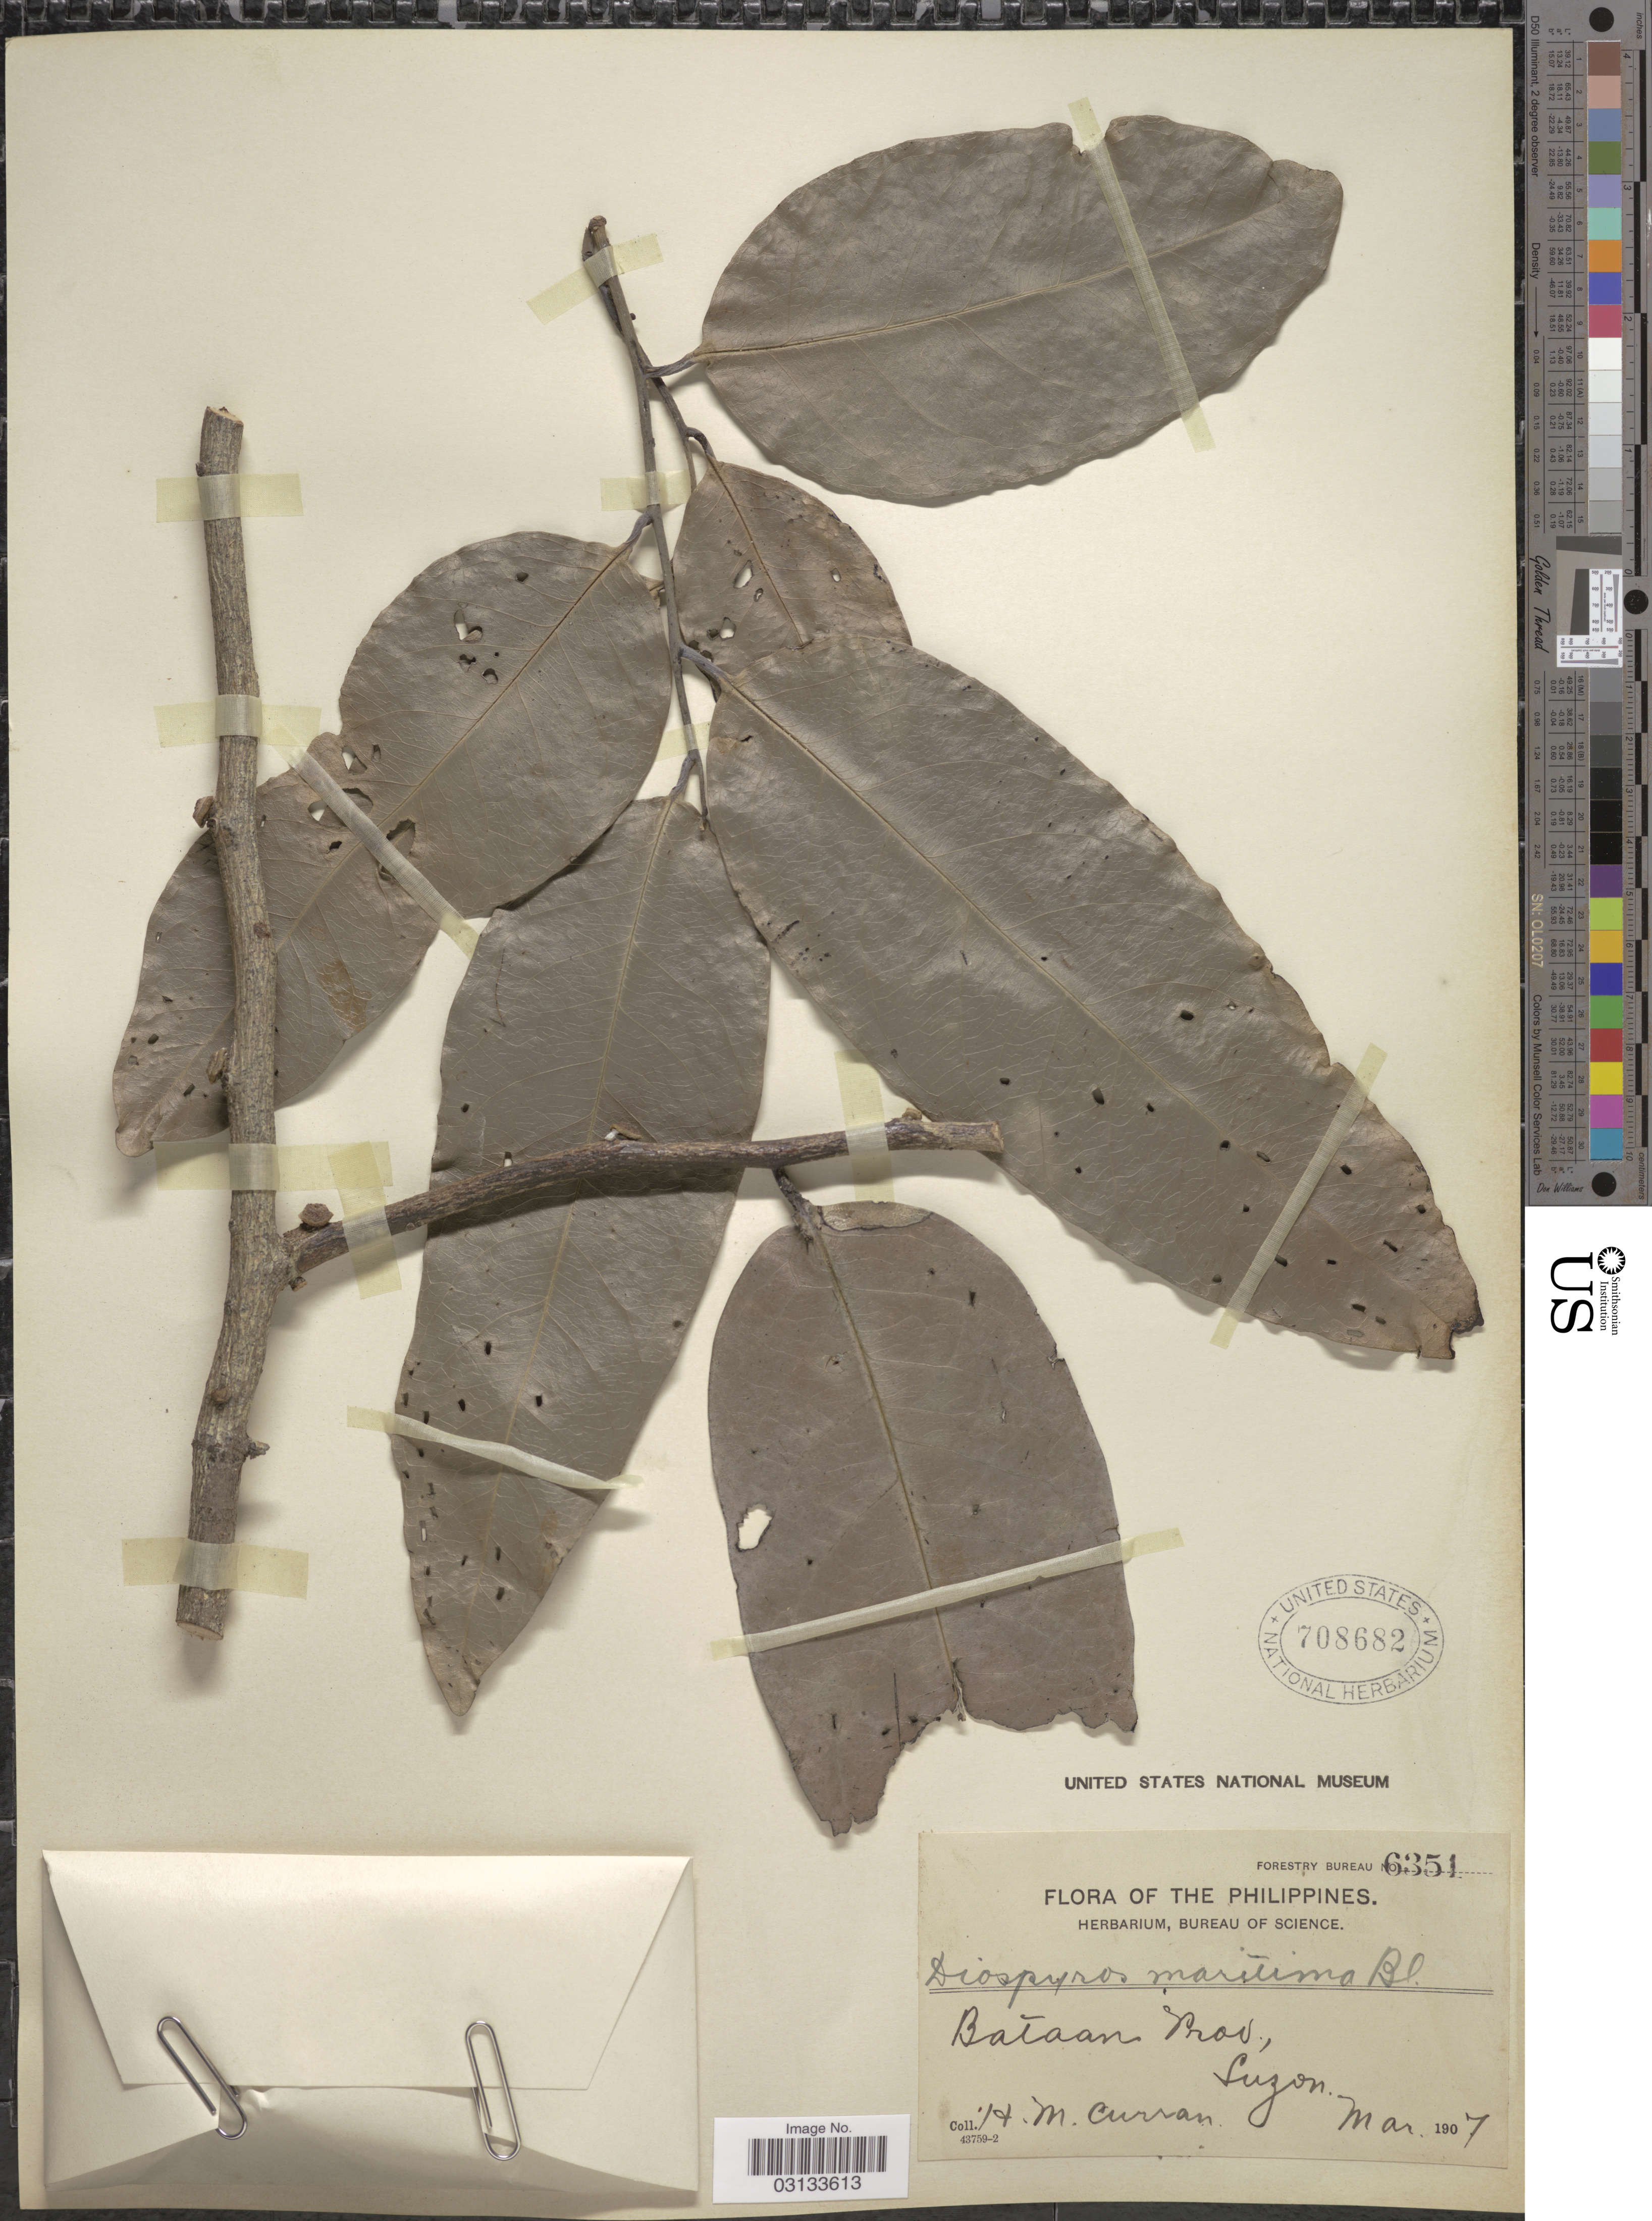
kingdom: Plantae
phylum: Tracheophyta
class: Magnoliopsida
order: Ericales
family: Ebenaceae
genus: Diospyros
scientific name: Diospyros maritima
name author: Blume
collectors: H. M. Curran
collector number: Forestry Bureau 6351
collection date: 1907-03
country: Philippines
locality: Bataan Prov., Luzon.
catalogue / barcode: US 708682